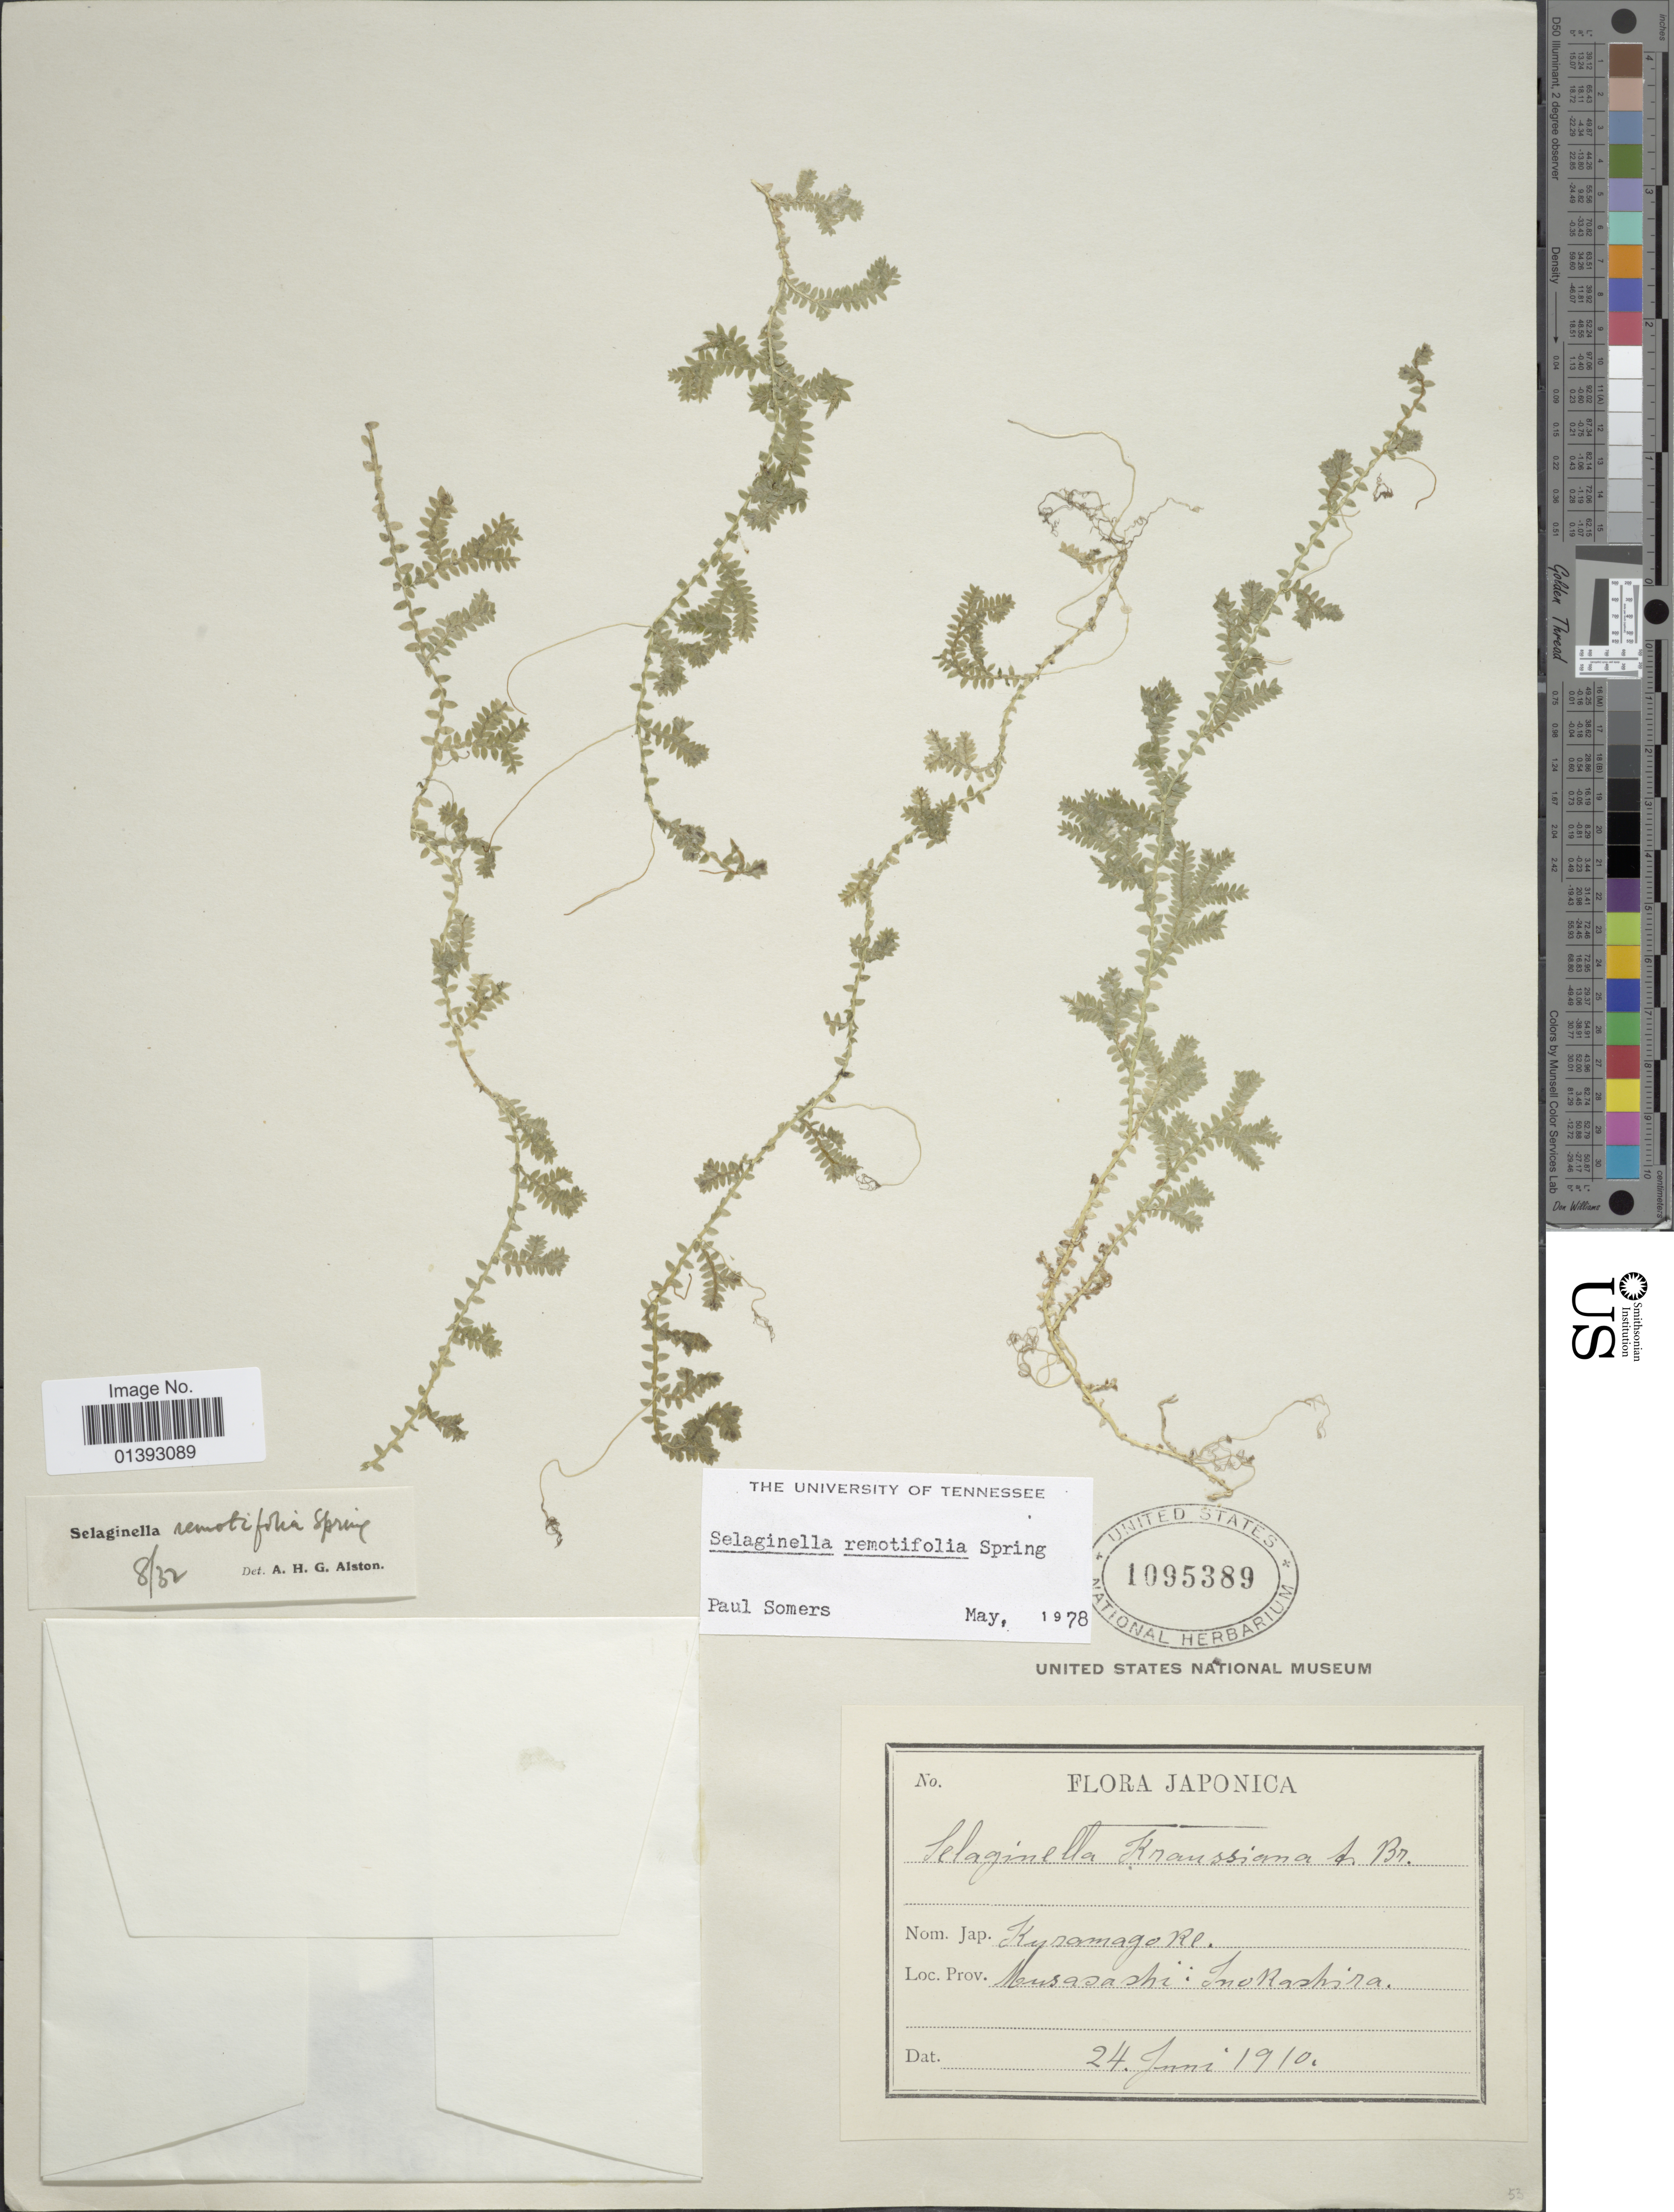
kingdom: Plantae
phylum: Tracheophyta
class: Lycopodiopsida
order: Selaginellales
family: Selaginellaceae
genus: Selaginella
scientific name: Selaginella remotifolia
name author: Spring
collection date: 1910-06-24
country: Japan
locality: Musasashi: Inokashira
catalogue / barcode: US 1095389